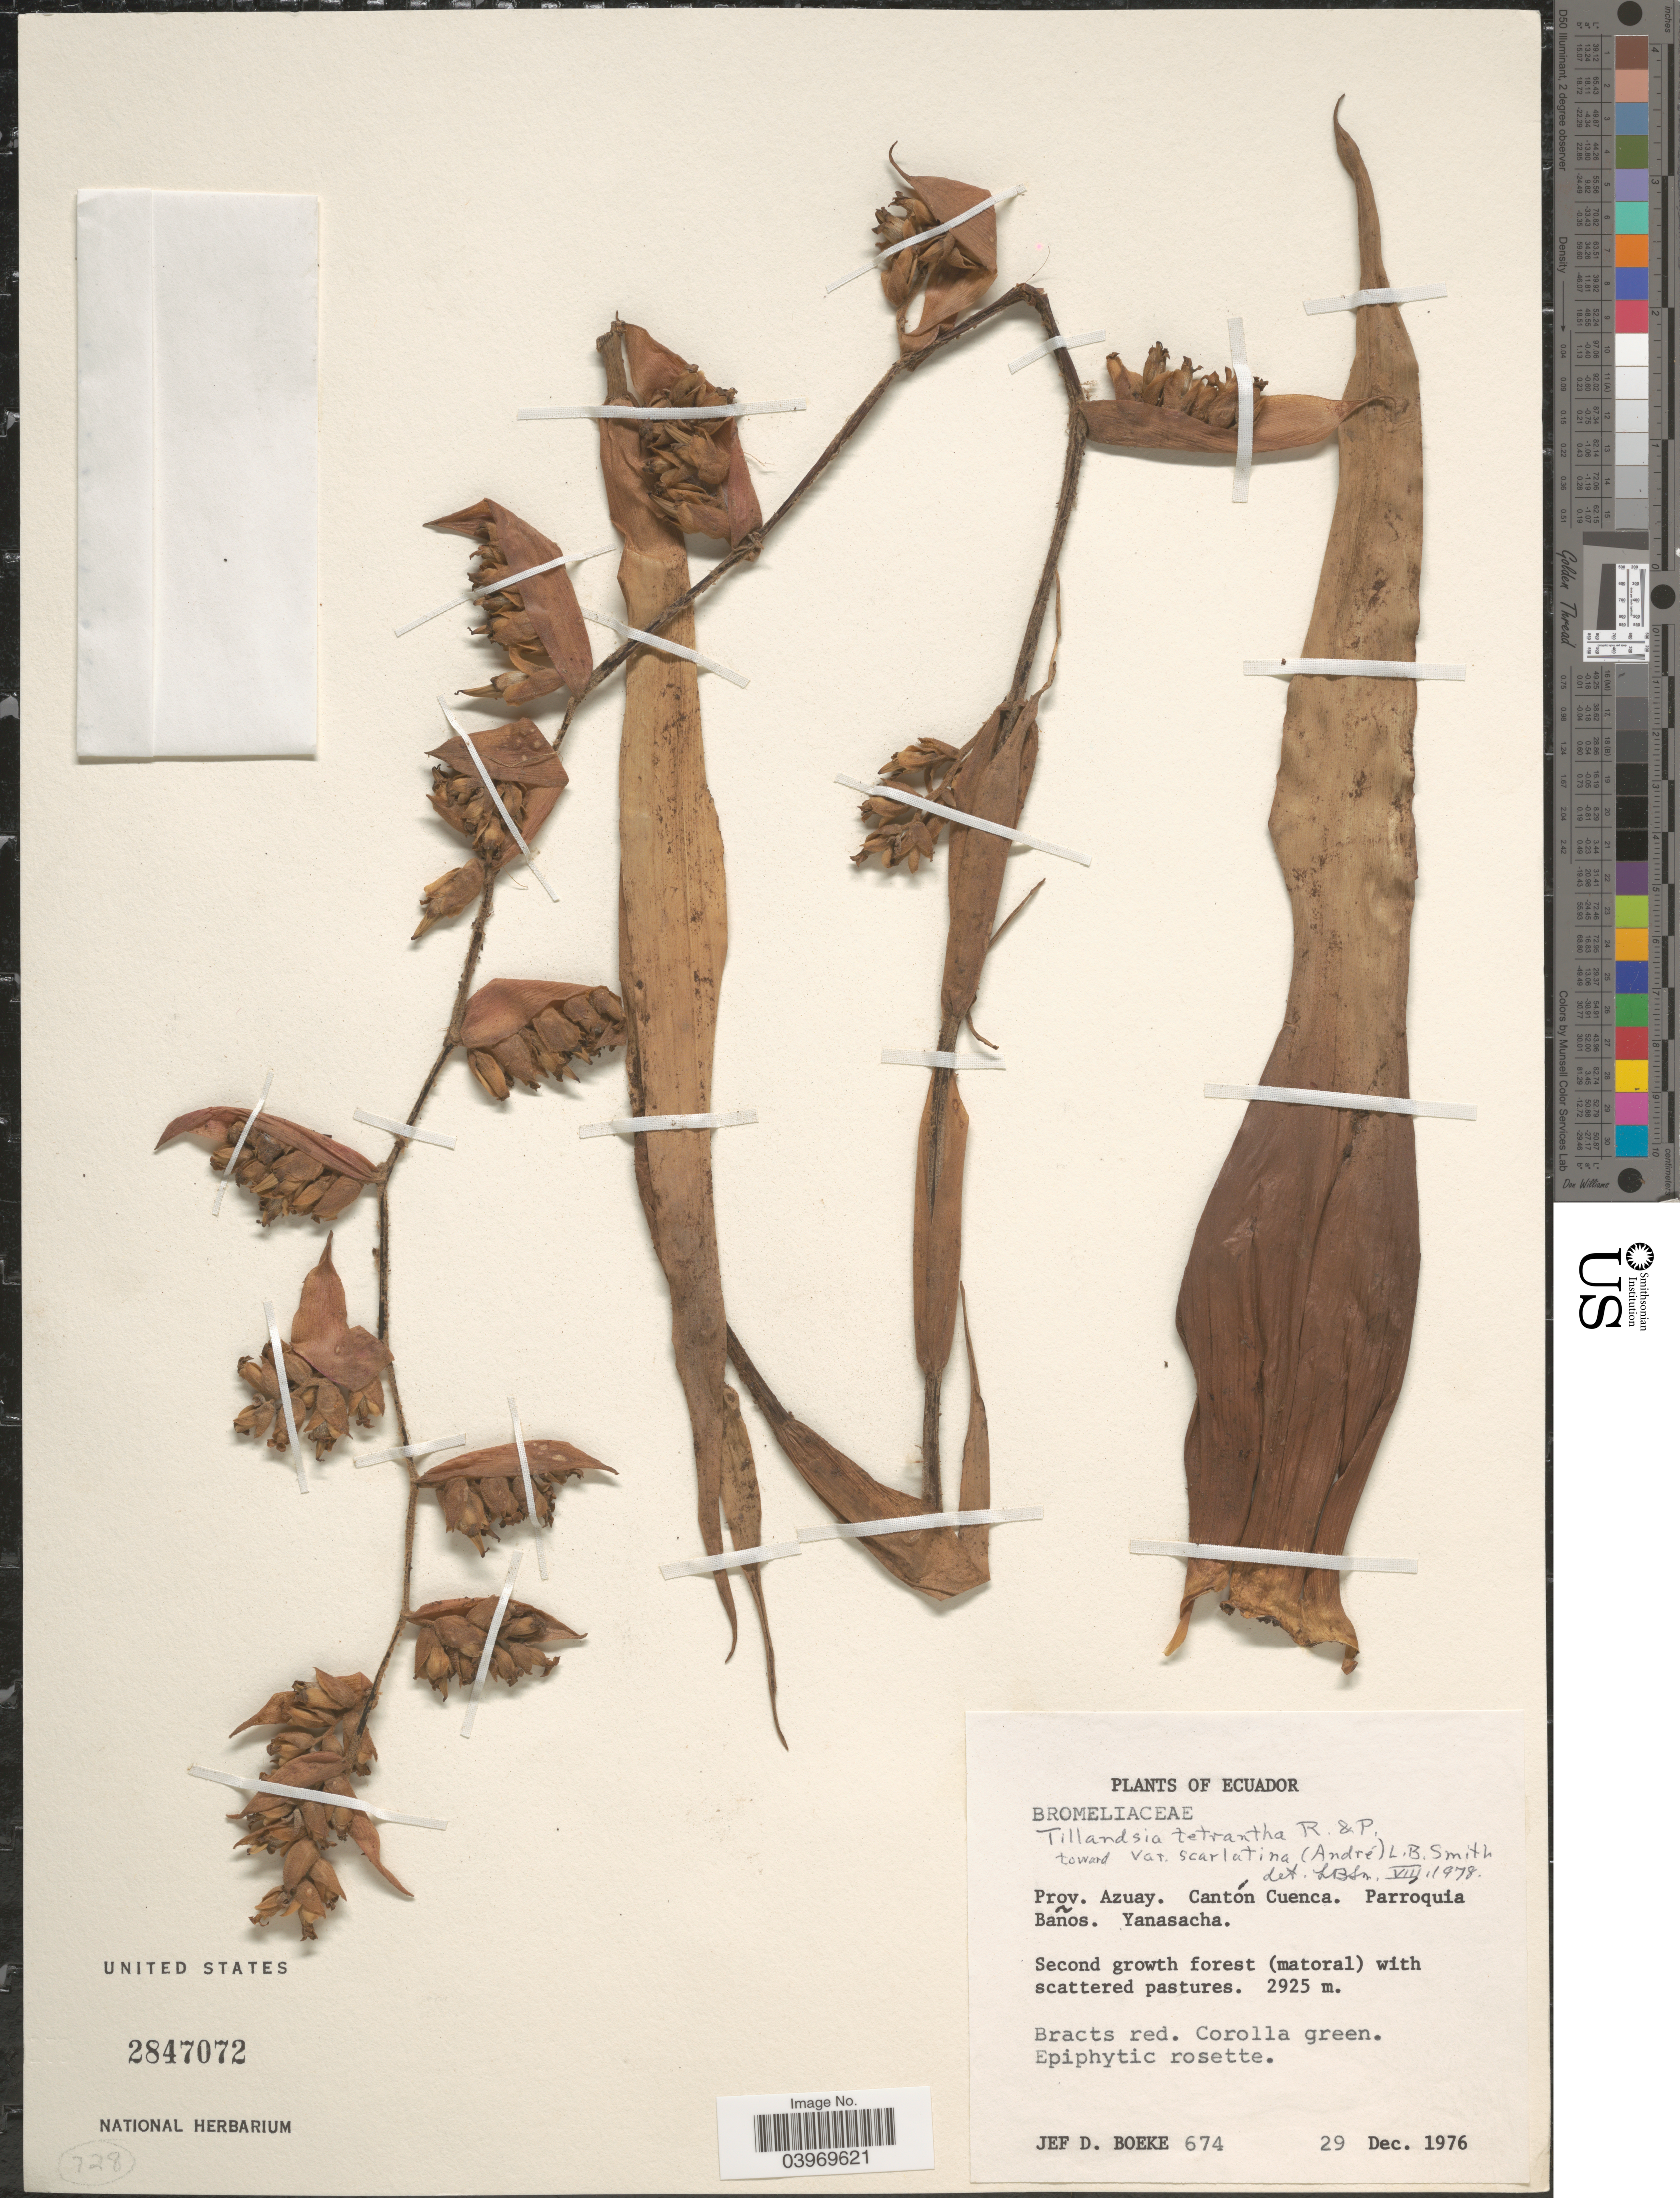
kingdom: Plantae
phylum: Tracheophyta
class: Liliopsida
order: Poales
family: Bromeliaceae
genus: Racinaea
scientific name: Racinaea tetrantha var. scarlatina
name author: (Ruiz & Pav.) M.A. Spencer & L.B. Sm.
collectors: J. Boeke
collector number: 674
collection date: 1976-12-29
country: Ecuador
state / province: Azuay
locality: Cantón Cuenca. Parroquia Baños. Yanasacha.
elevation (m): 2925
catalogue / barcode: US 2847072